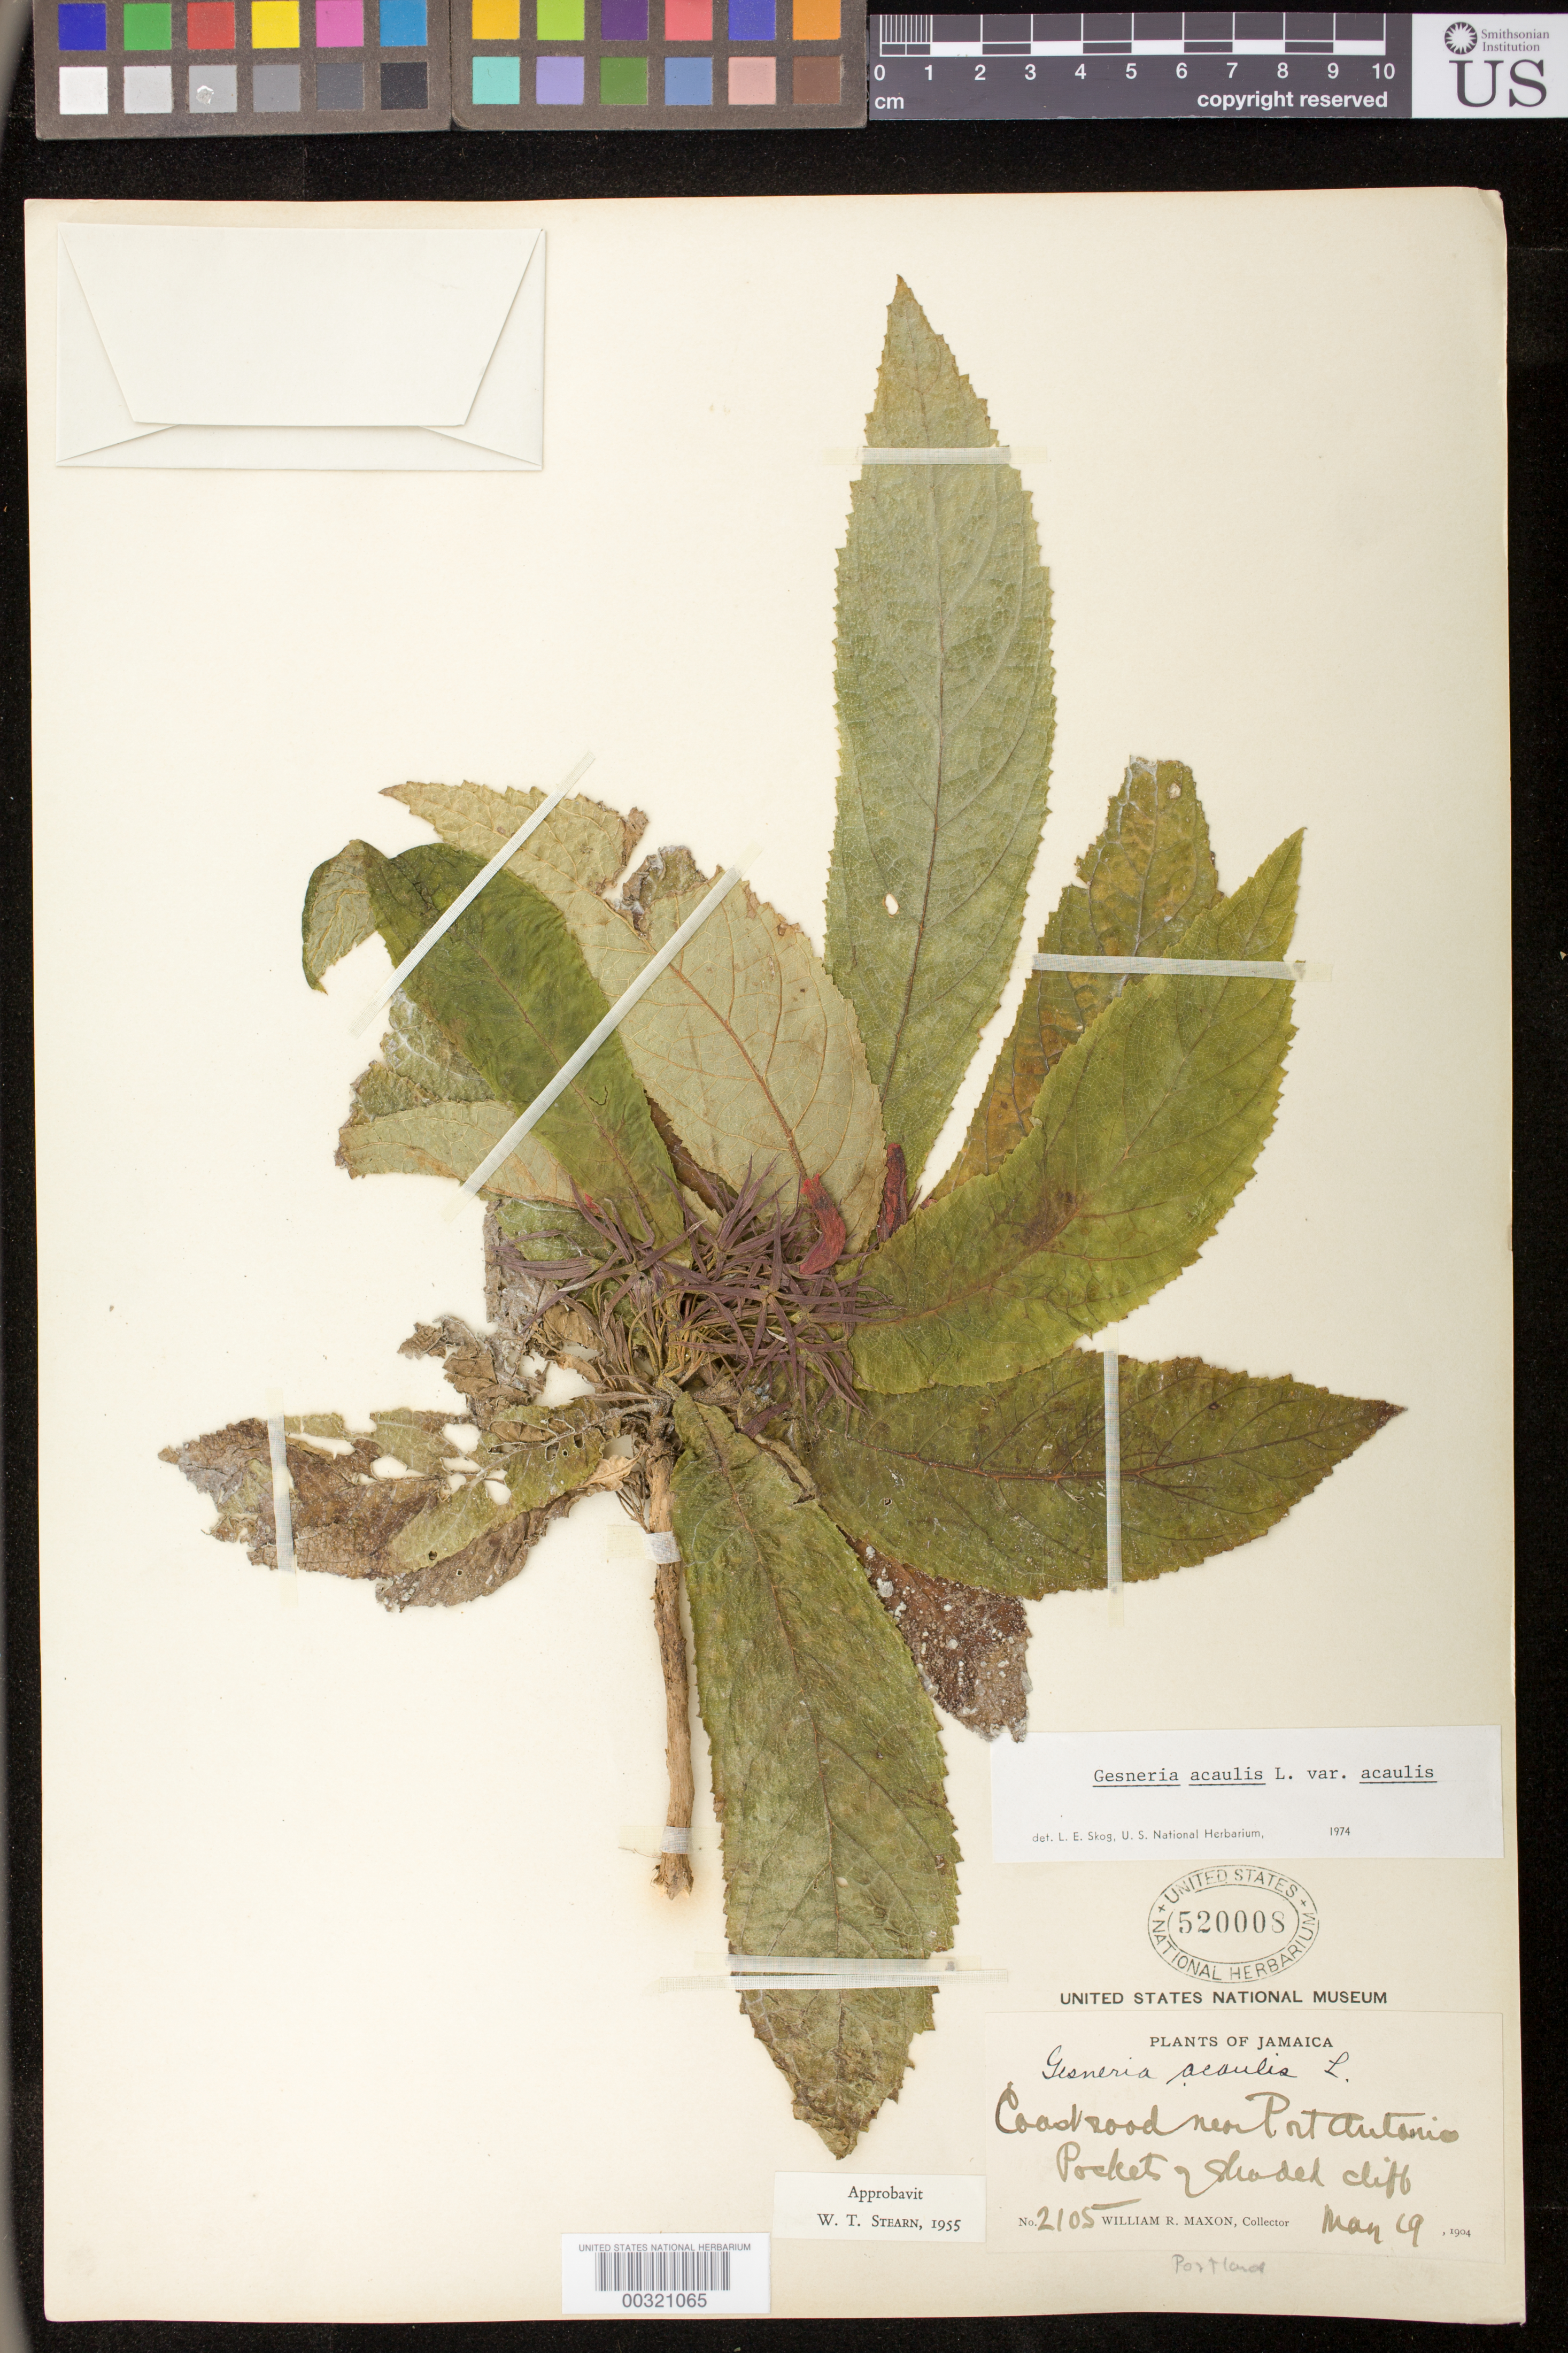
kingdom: Plantae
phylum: Tracheophyta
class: Magnoliopsida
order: Lamiales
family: Gesneriaceae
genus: Gesneria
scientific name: Gesneria acaulis var. acaulis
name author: L.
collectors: W. R. Maxon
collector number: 2105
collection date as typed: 19 May 1904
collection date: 1904-05-19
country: Jamaica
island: Jamaica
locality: Coast road near Port Antonio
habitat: Pockets of shaded cliff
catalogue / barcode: US 520008